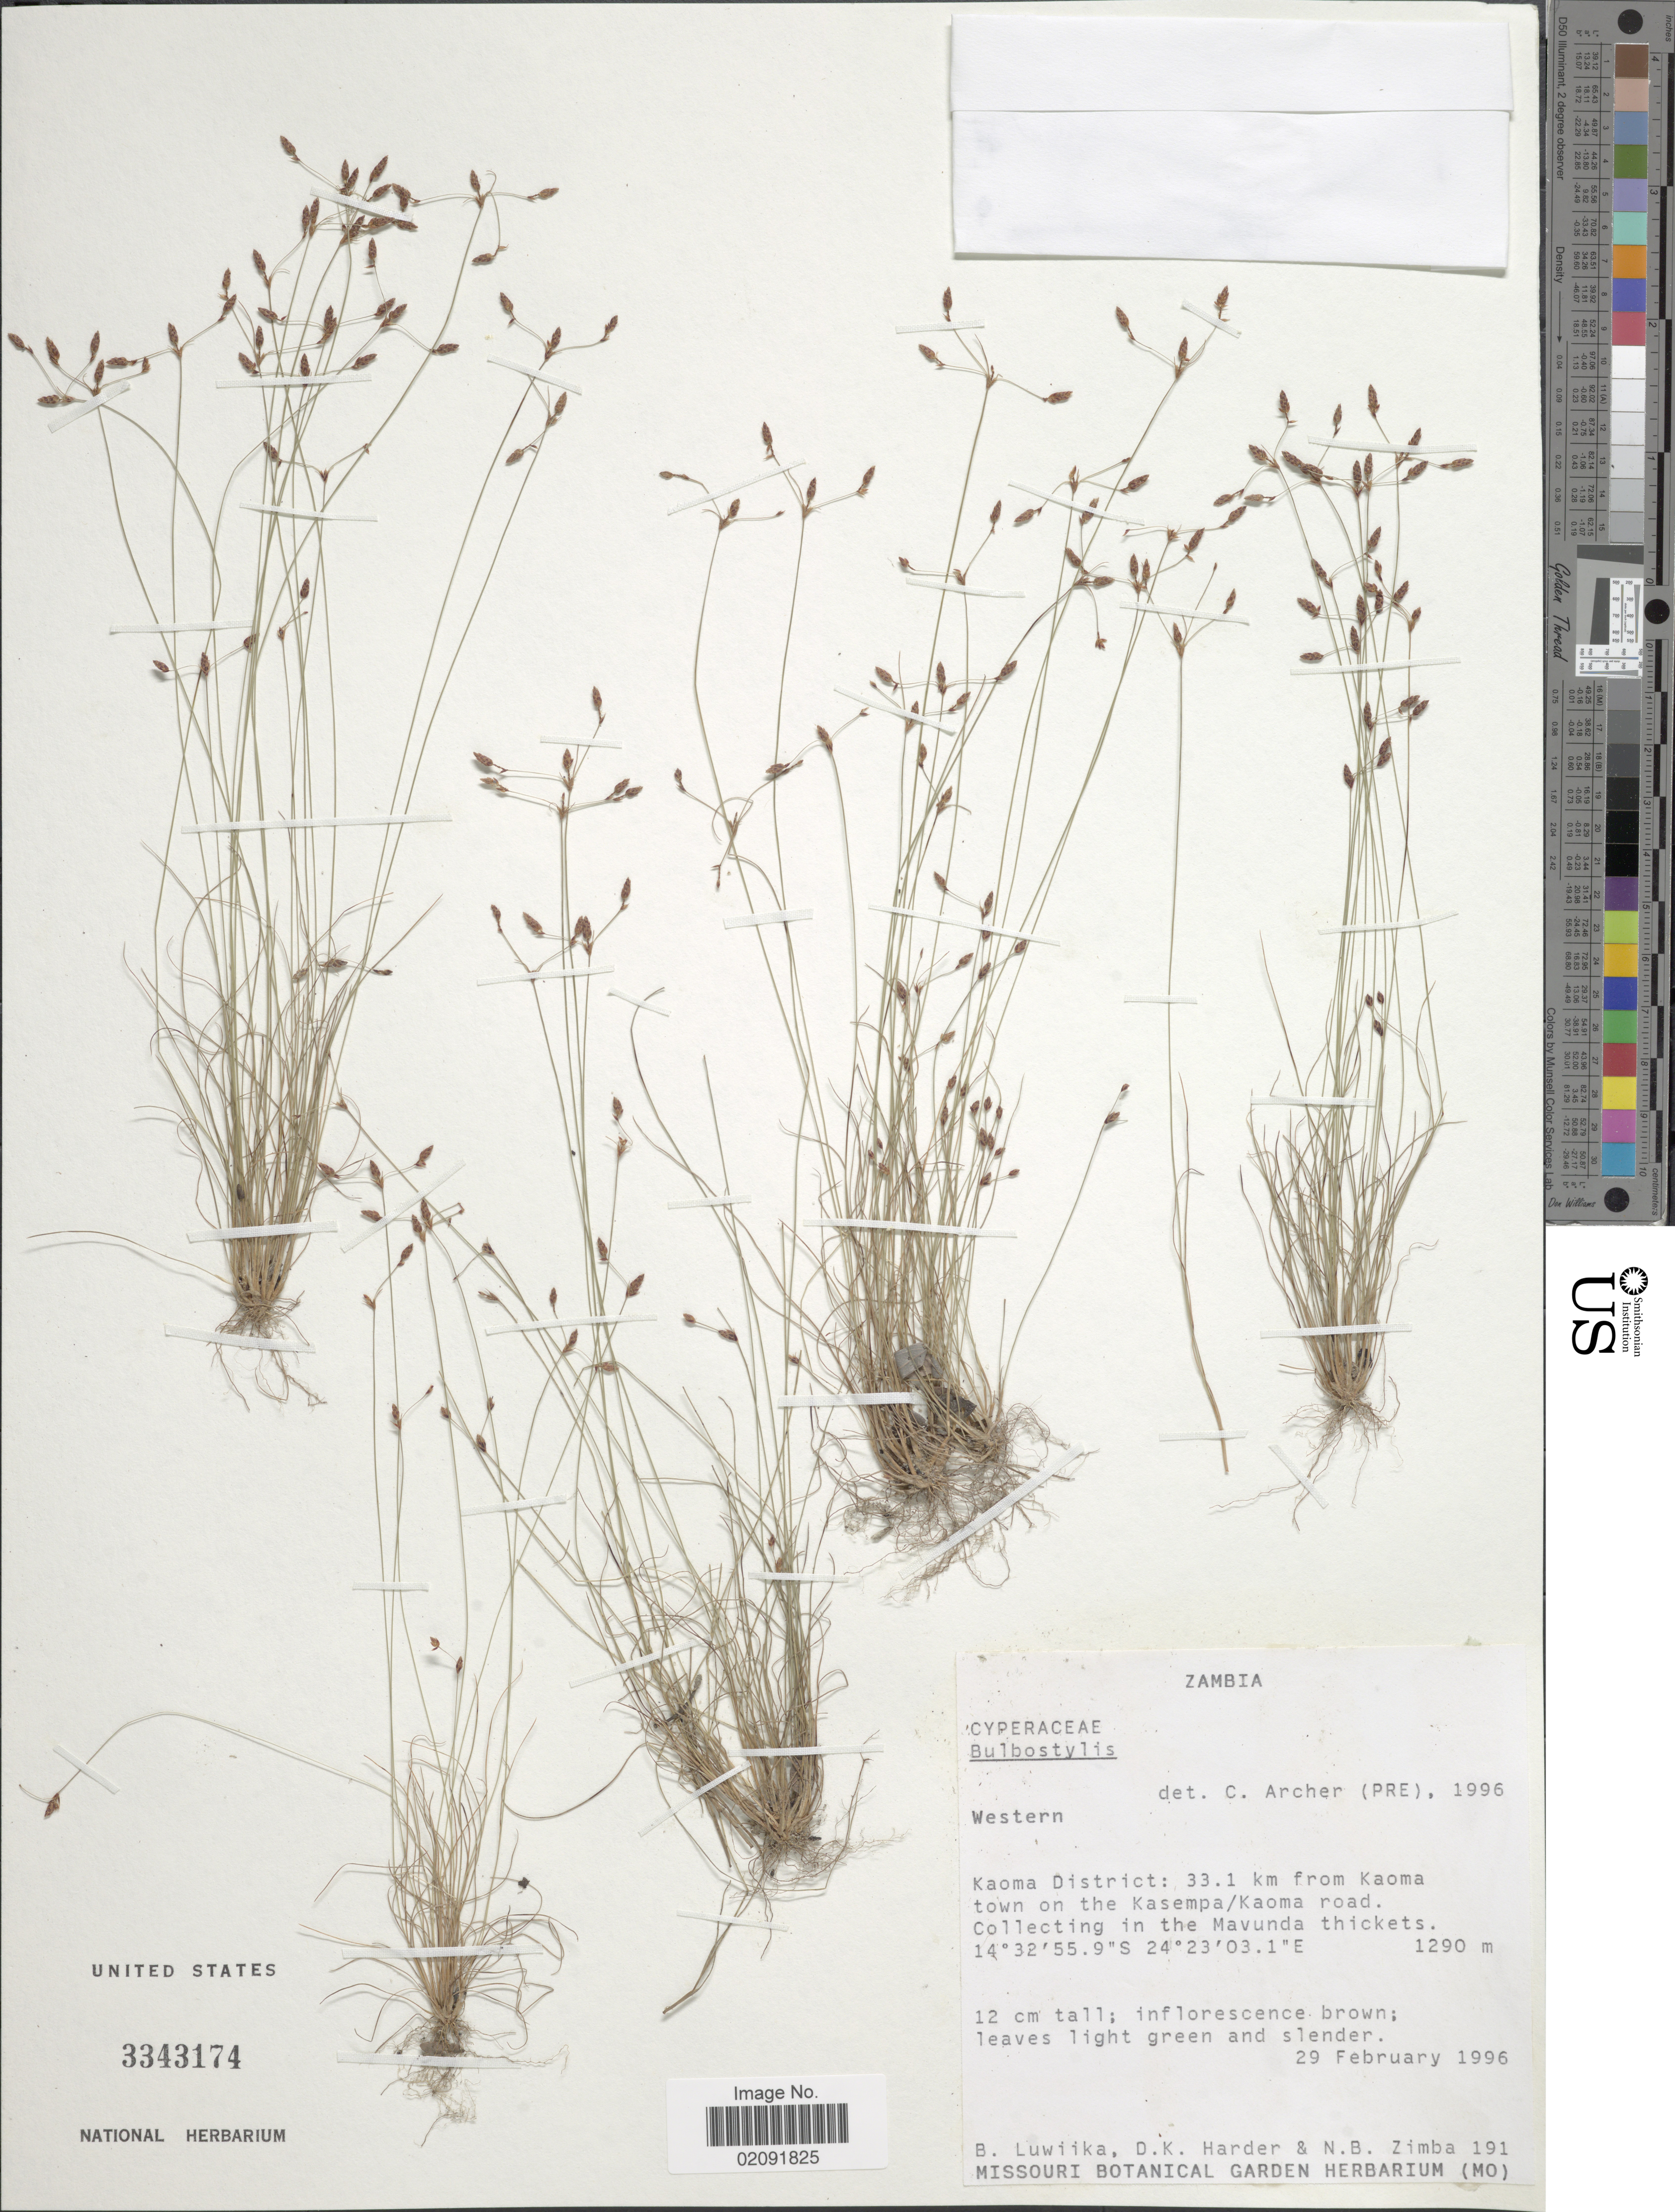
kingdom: Plantae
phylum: Tracheophyta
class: Liliopsida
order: Poales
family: Cyperaceae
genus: Bulbostylis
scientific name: Bulbostylis sp.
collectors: B. Luwiika, D. Harder & N. B. Zimba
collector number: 191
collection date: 1996-02-29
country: Zambia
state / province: Western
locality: Western, Kaoma District: 33.1 km from Kaoma town on the Kasempa/Kaoma road. Collecting in the Mavunda thickets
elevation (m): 1290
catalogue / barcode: US 3343174